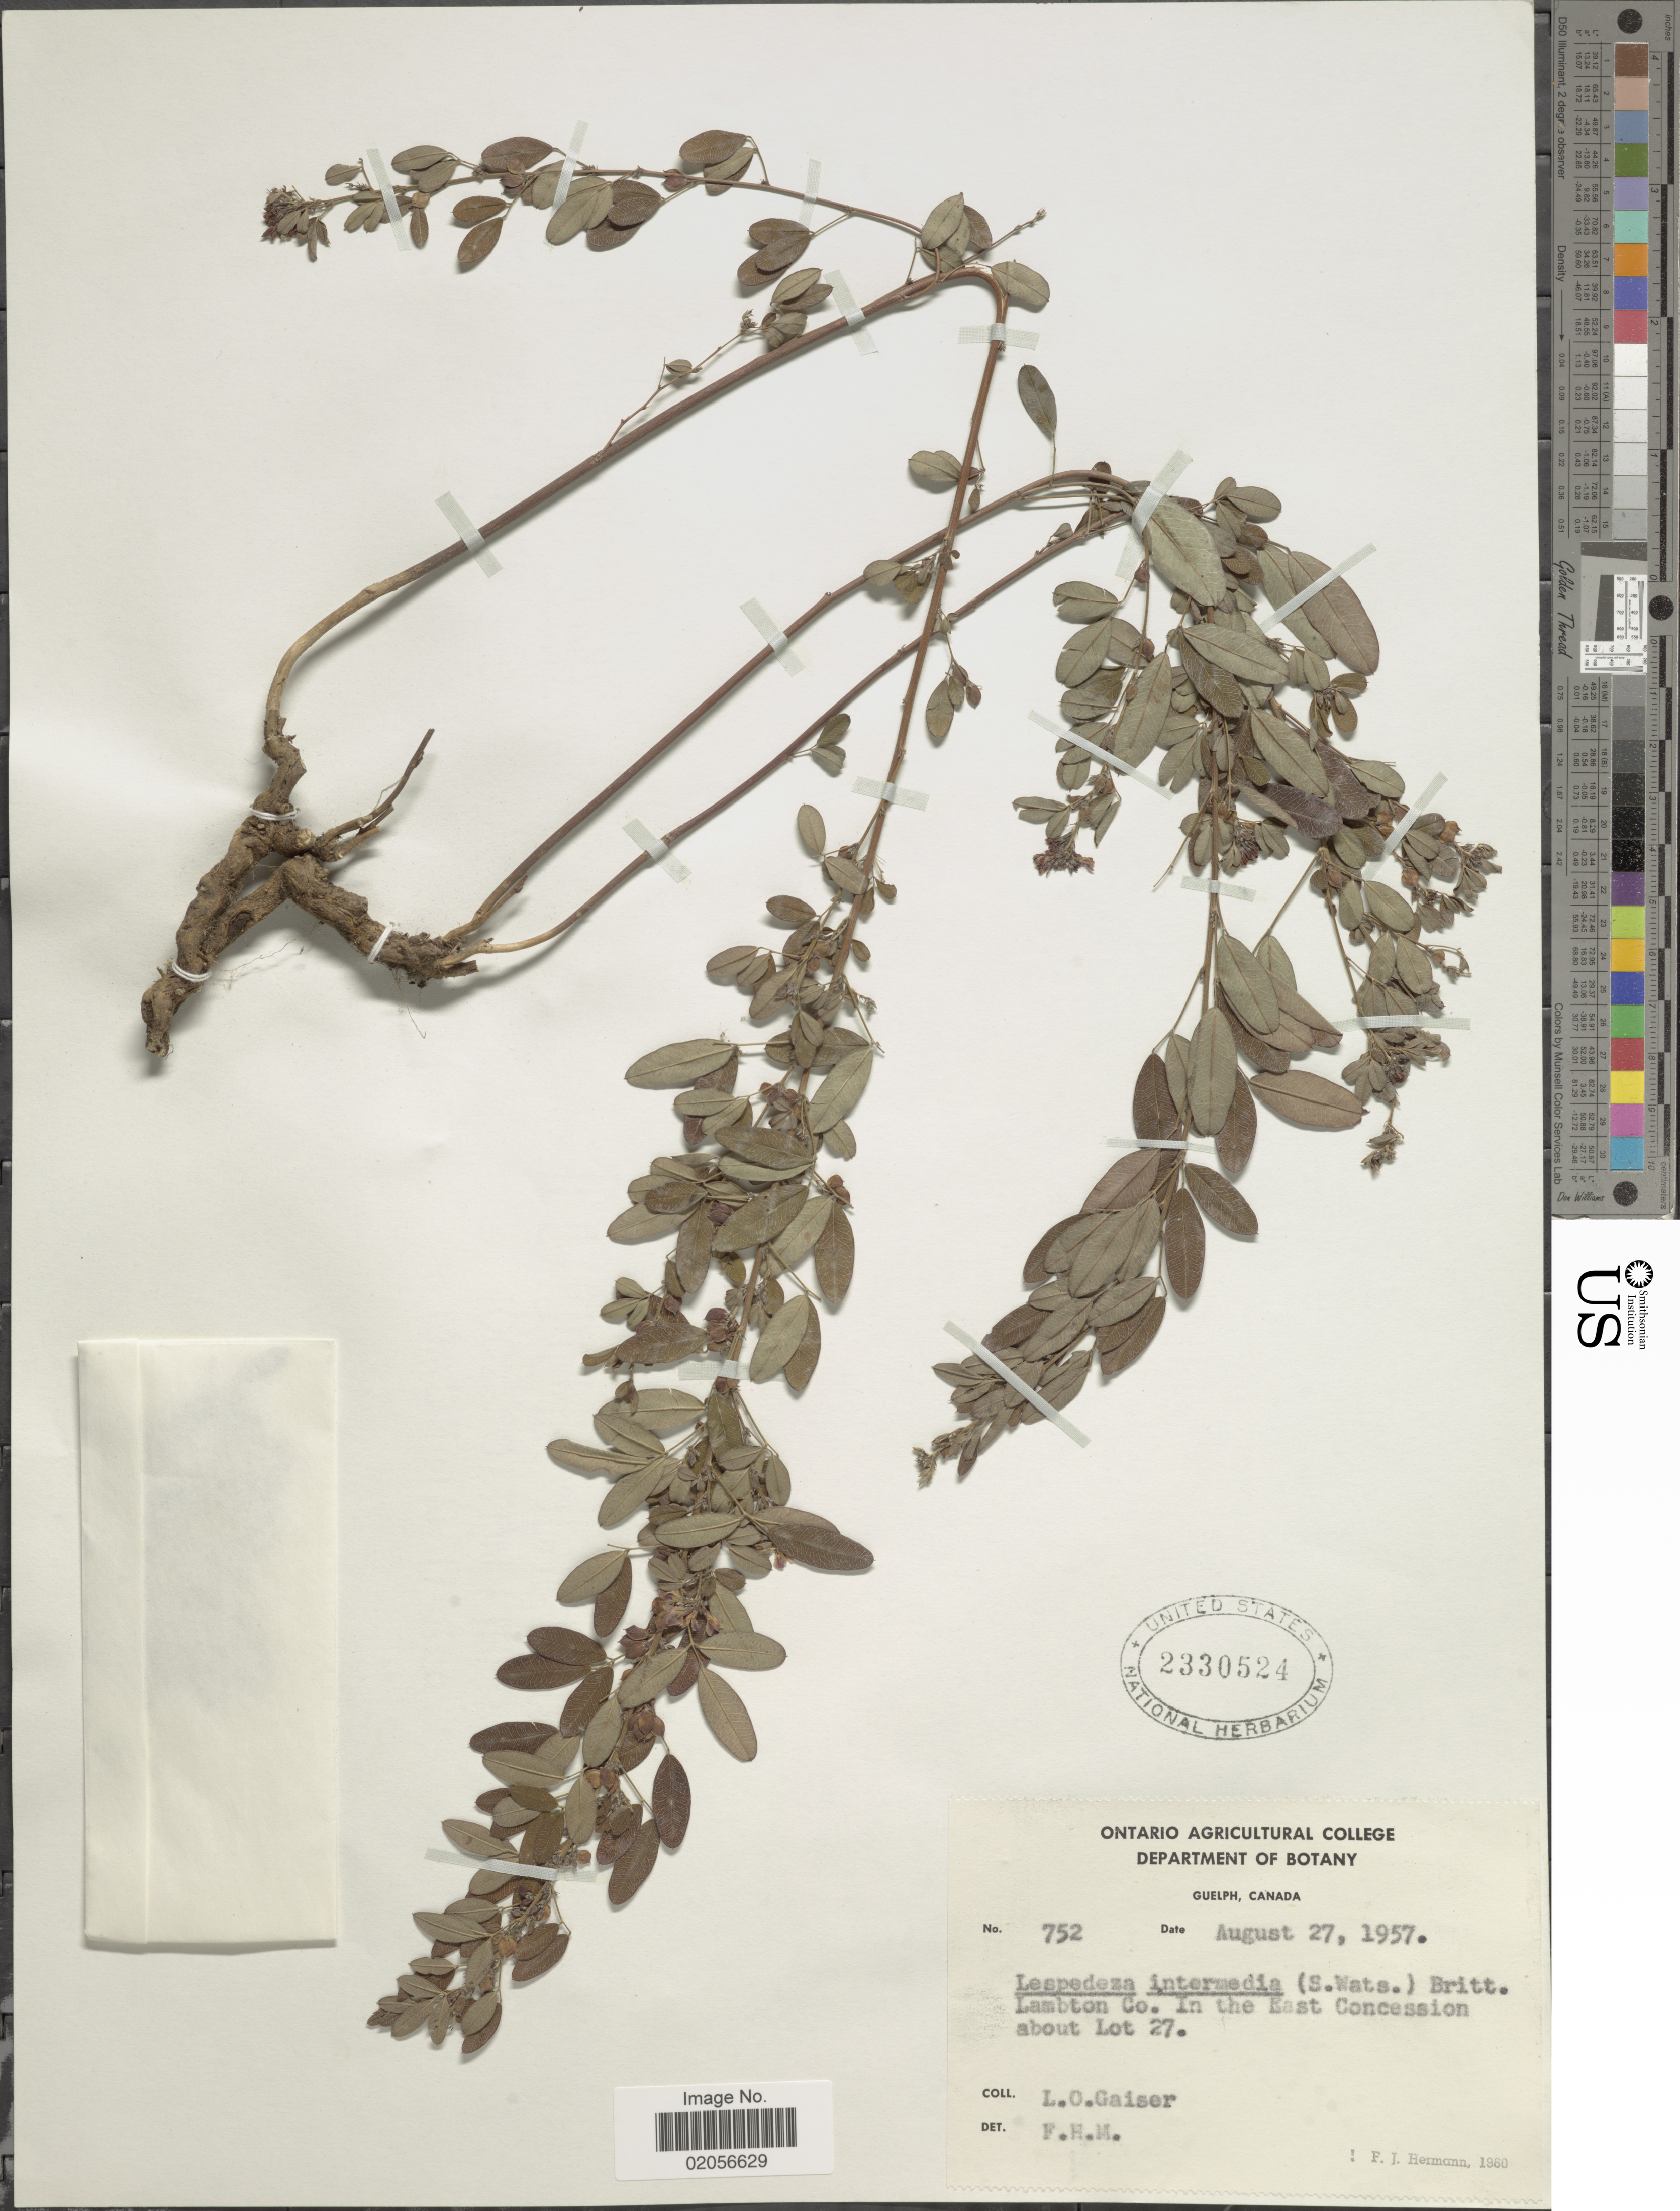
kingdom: Plantae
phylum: Tracheophyta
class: Magnoliopsida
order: Fabales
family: Fabaceae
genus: Lespedeza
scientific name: Lespedeza intermedia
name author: (S. Watson) Britton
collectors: L. Gaiser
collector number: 752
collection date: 1957-08-27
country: Canada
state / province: Ontario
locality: Lambton Co. In the East Concession about Lot 27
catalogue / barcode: US 2330524